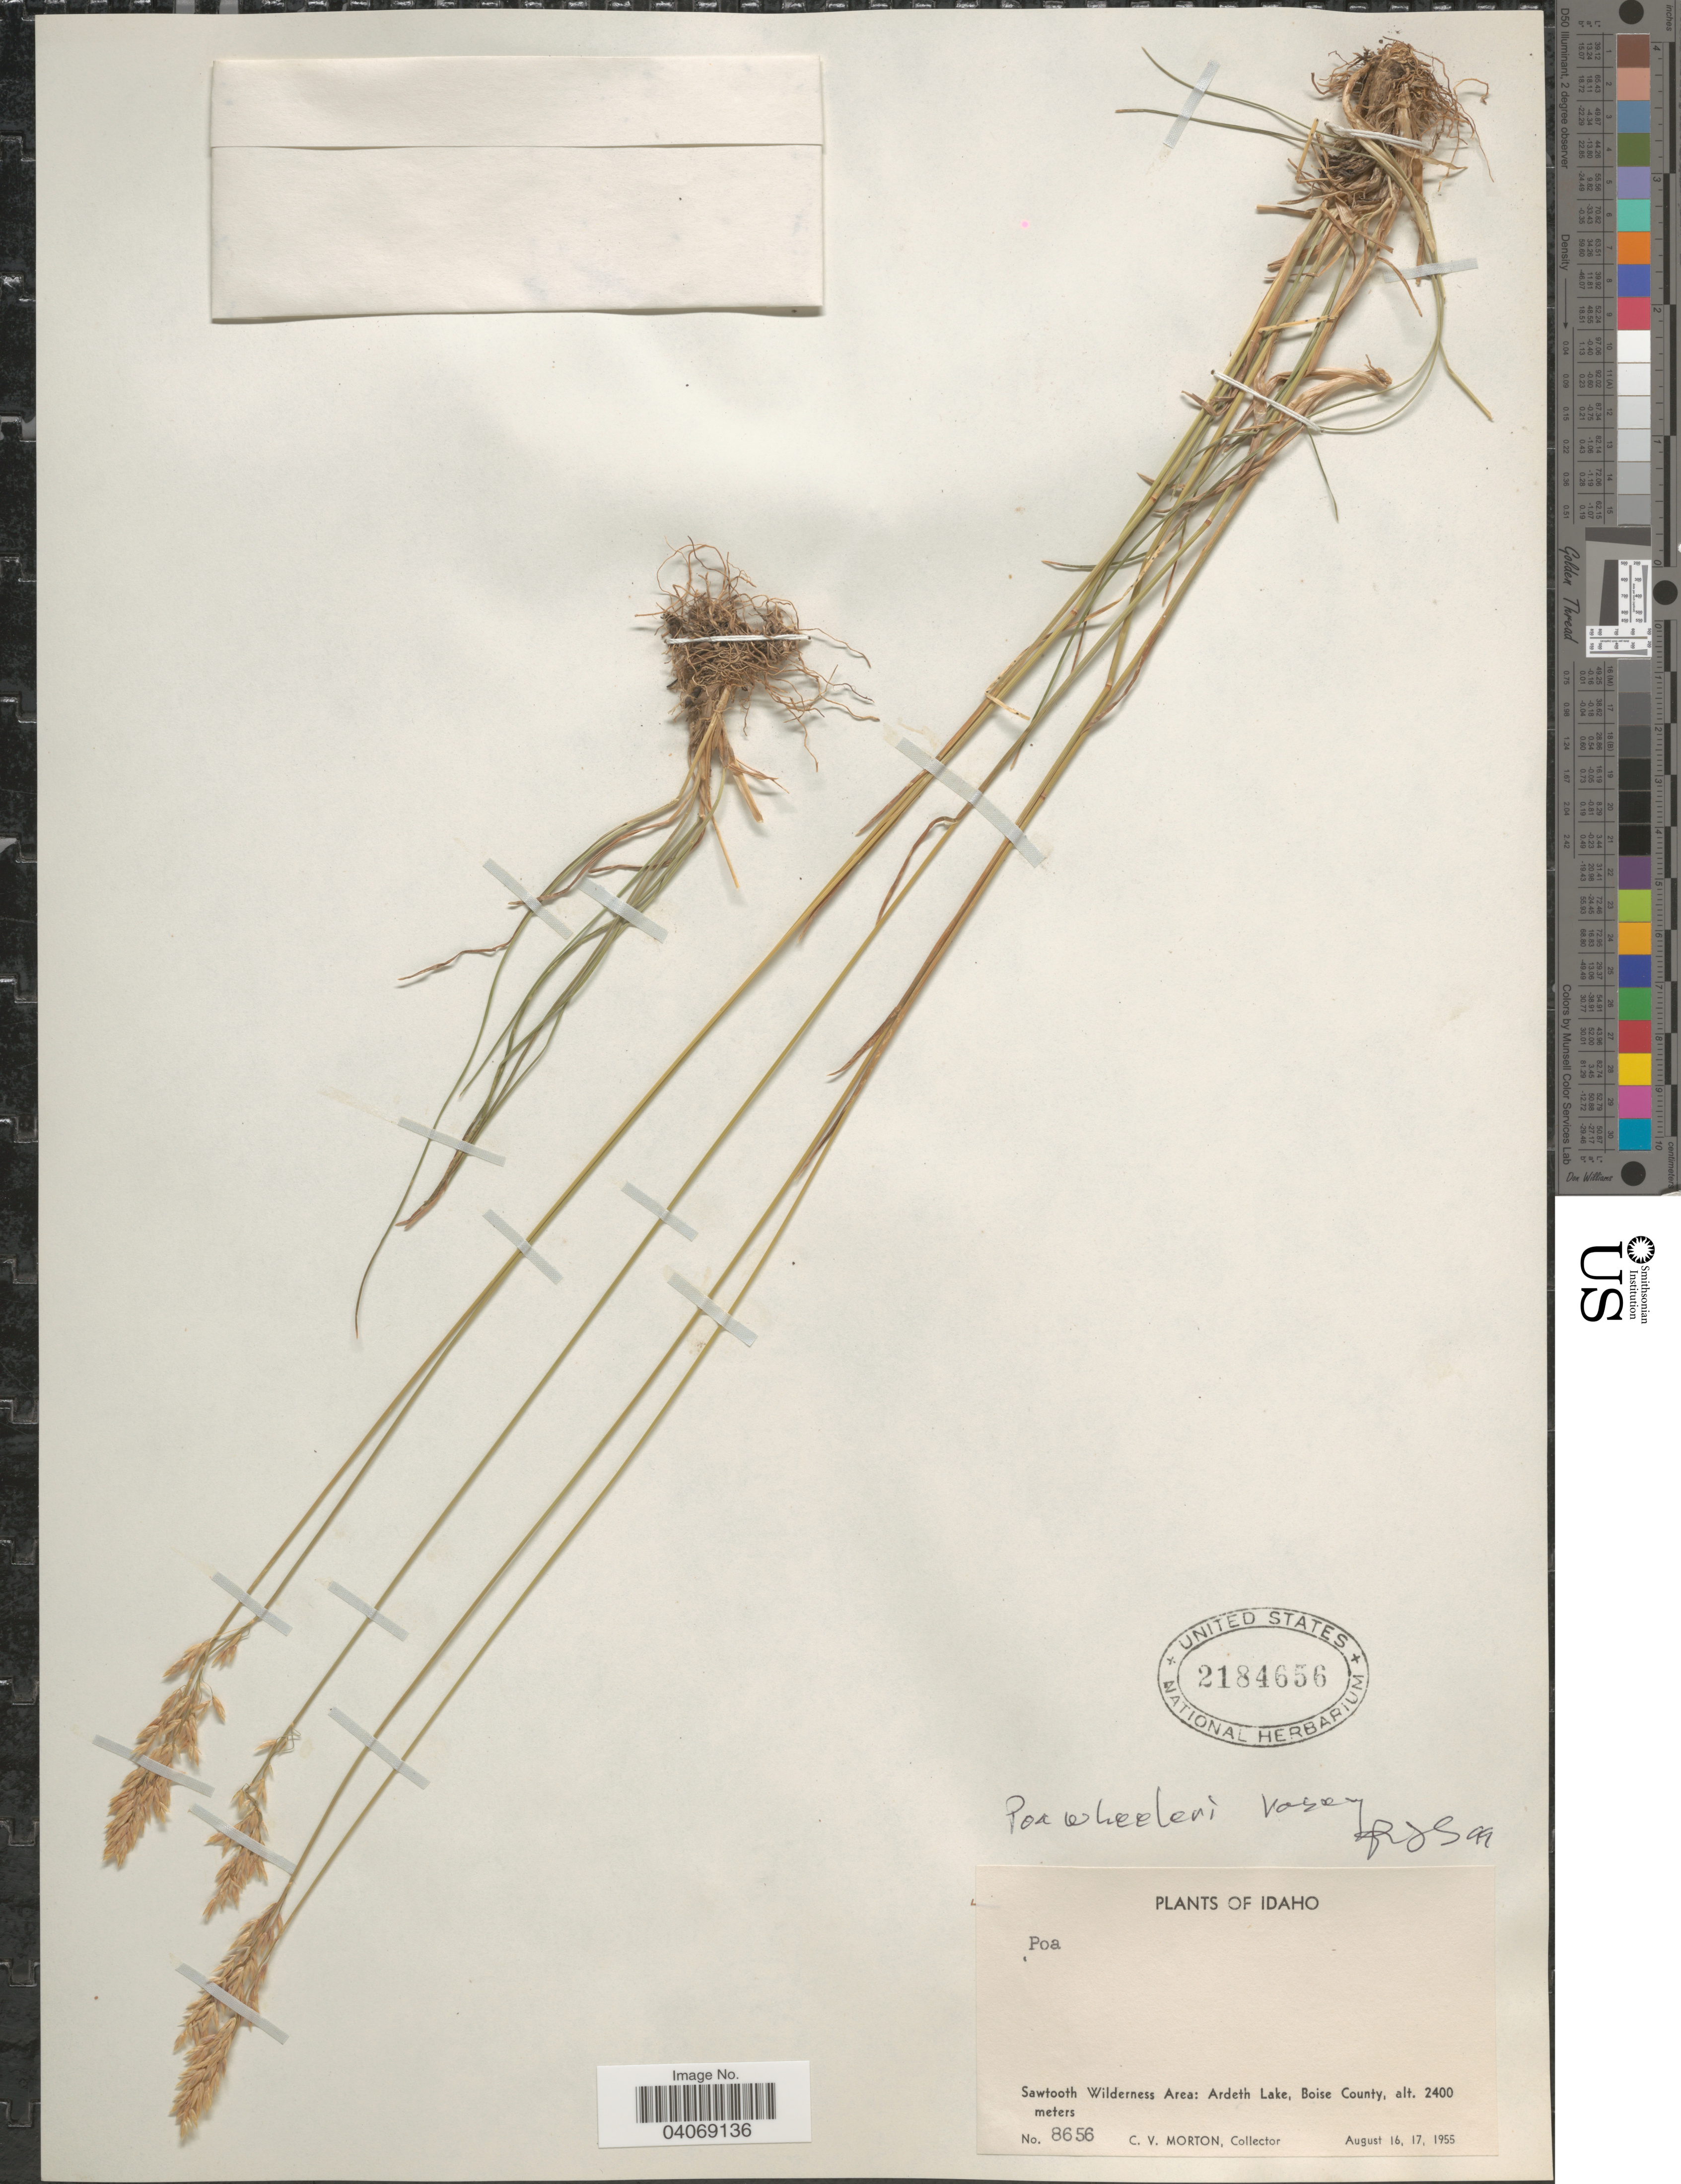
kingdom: Plantae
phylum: Tracheophyta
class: Liliopsida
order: Poales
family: Poaceae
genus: Poa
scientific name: Poa wheeleri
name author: Vasey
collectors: C. V. Morton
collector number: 8656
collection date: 1955-08-16/1955-08-17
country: United States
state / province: Idaho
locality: Sawtooth Wilderness Area: Ardeth Lake, Boise County.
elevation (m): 2400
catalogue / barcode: US 2184656